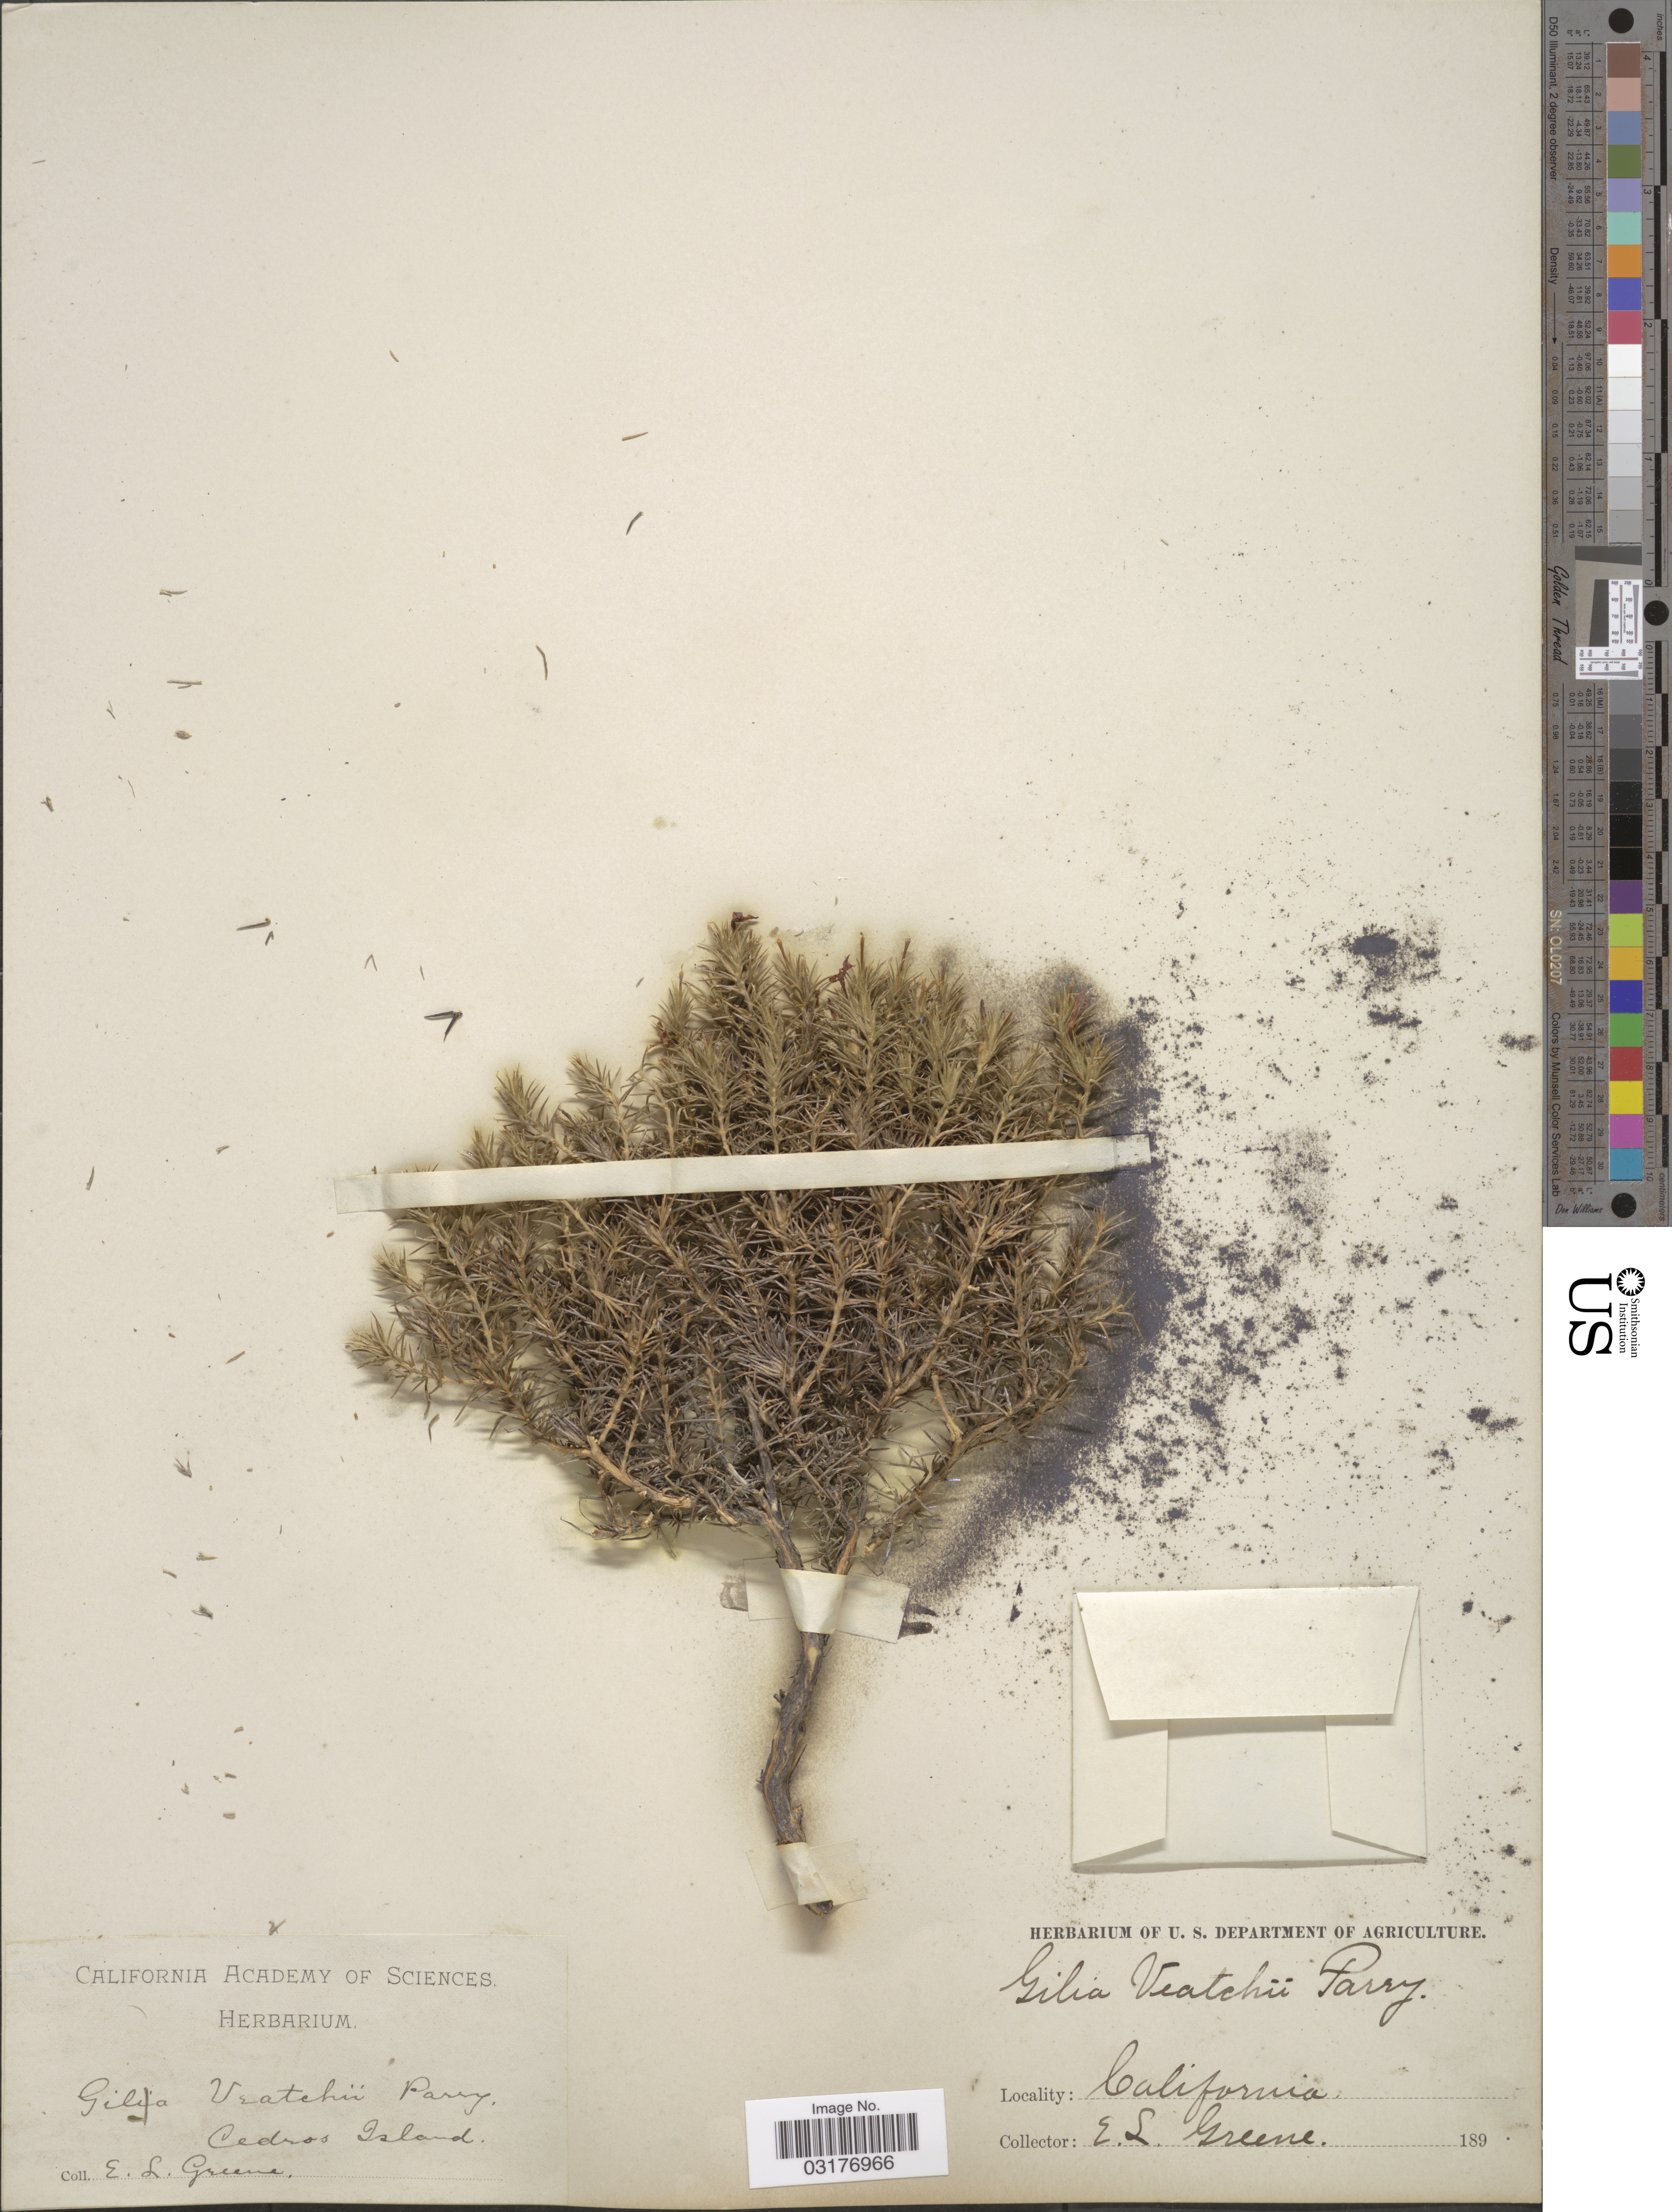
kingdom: Plantae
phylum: Tracheophyta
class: Magnoliopsida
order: Ericales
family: Polemoniaceae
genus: Linanthus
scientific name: Linanthus veatchii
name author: (Parry ex Greene) J.M. Porter & L.A. Johnson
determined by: Strong, Mark T., (BOT), Smithsonian Institution - National Museum of Natural History (UNITED STATES)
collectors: E. L. Greene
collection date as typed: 189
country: Mexico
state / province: Baja California Norte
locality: Cedros Island. California.